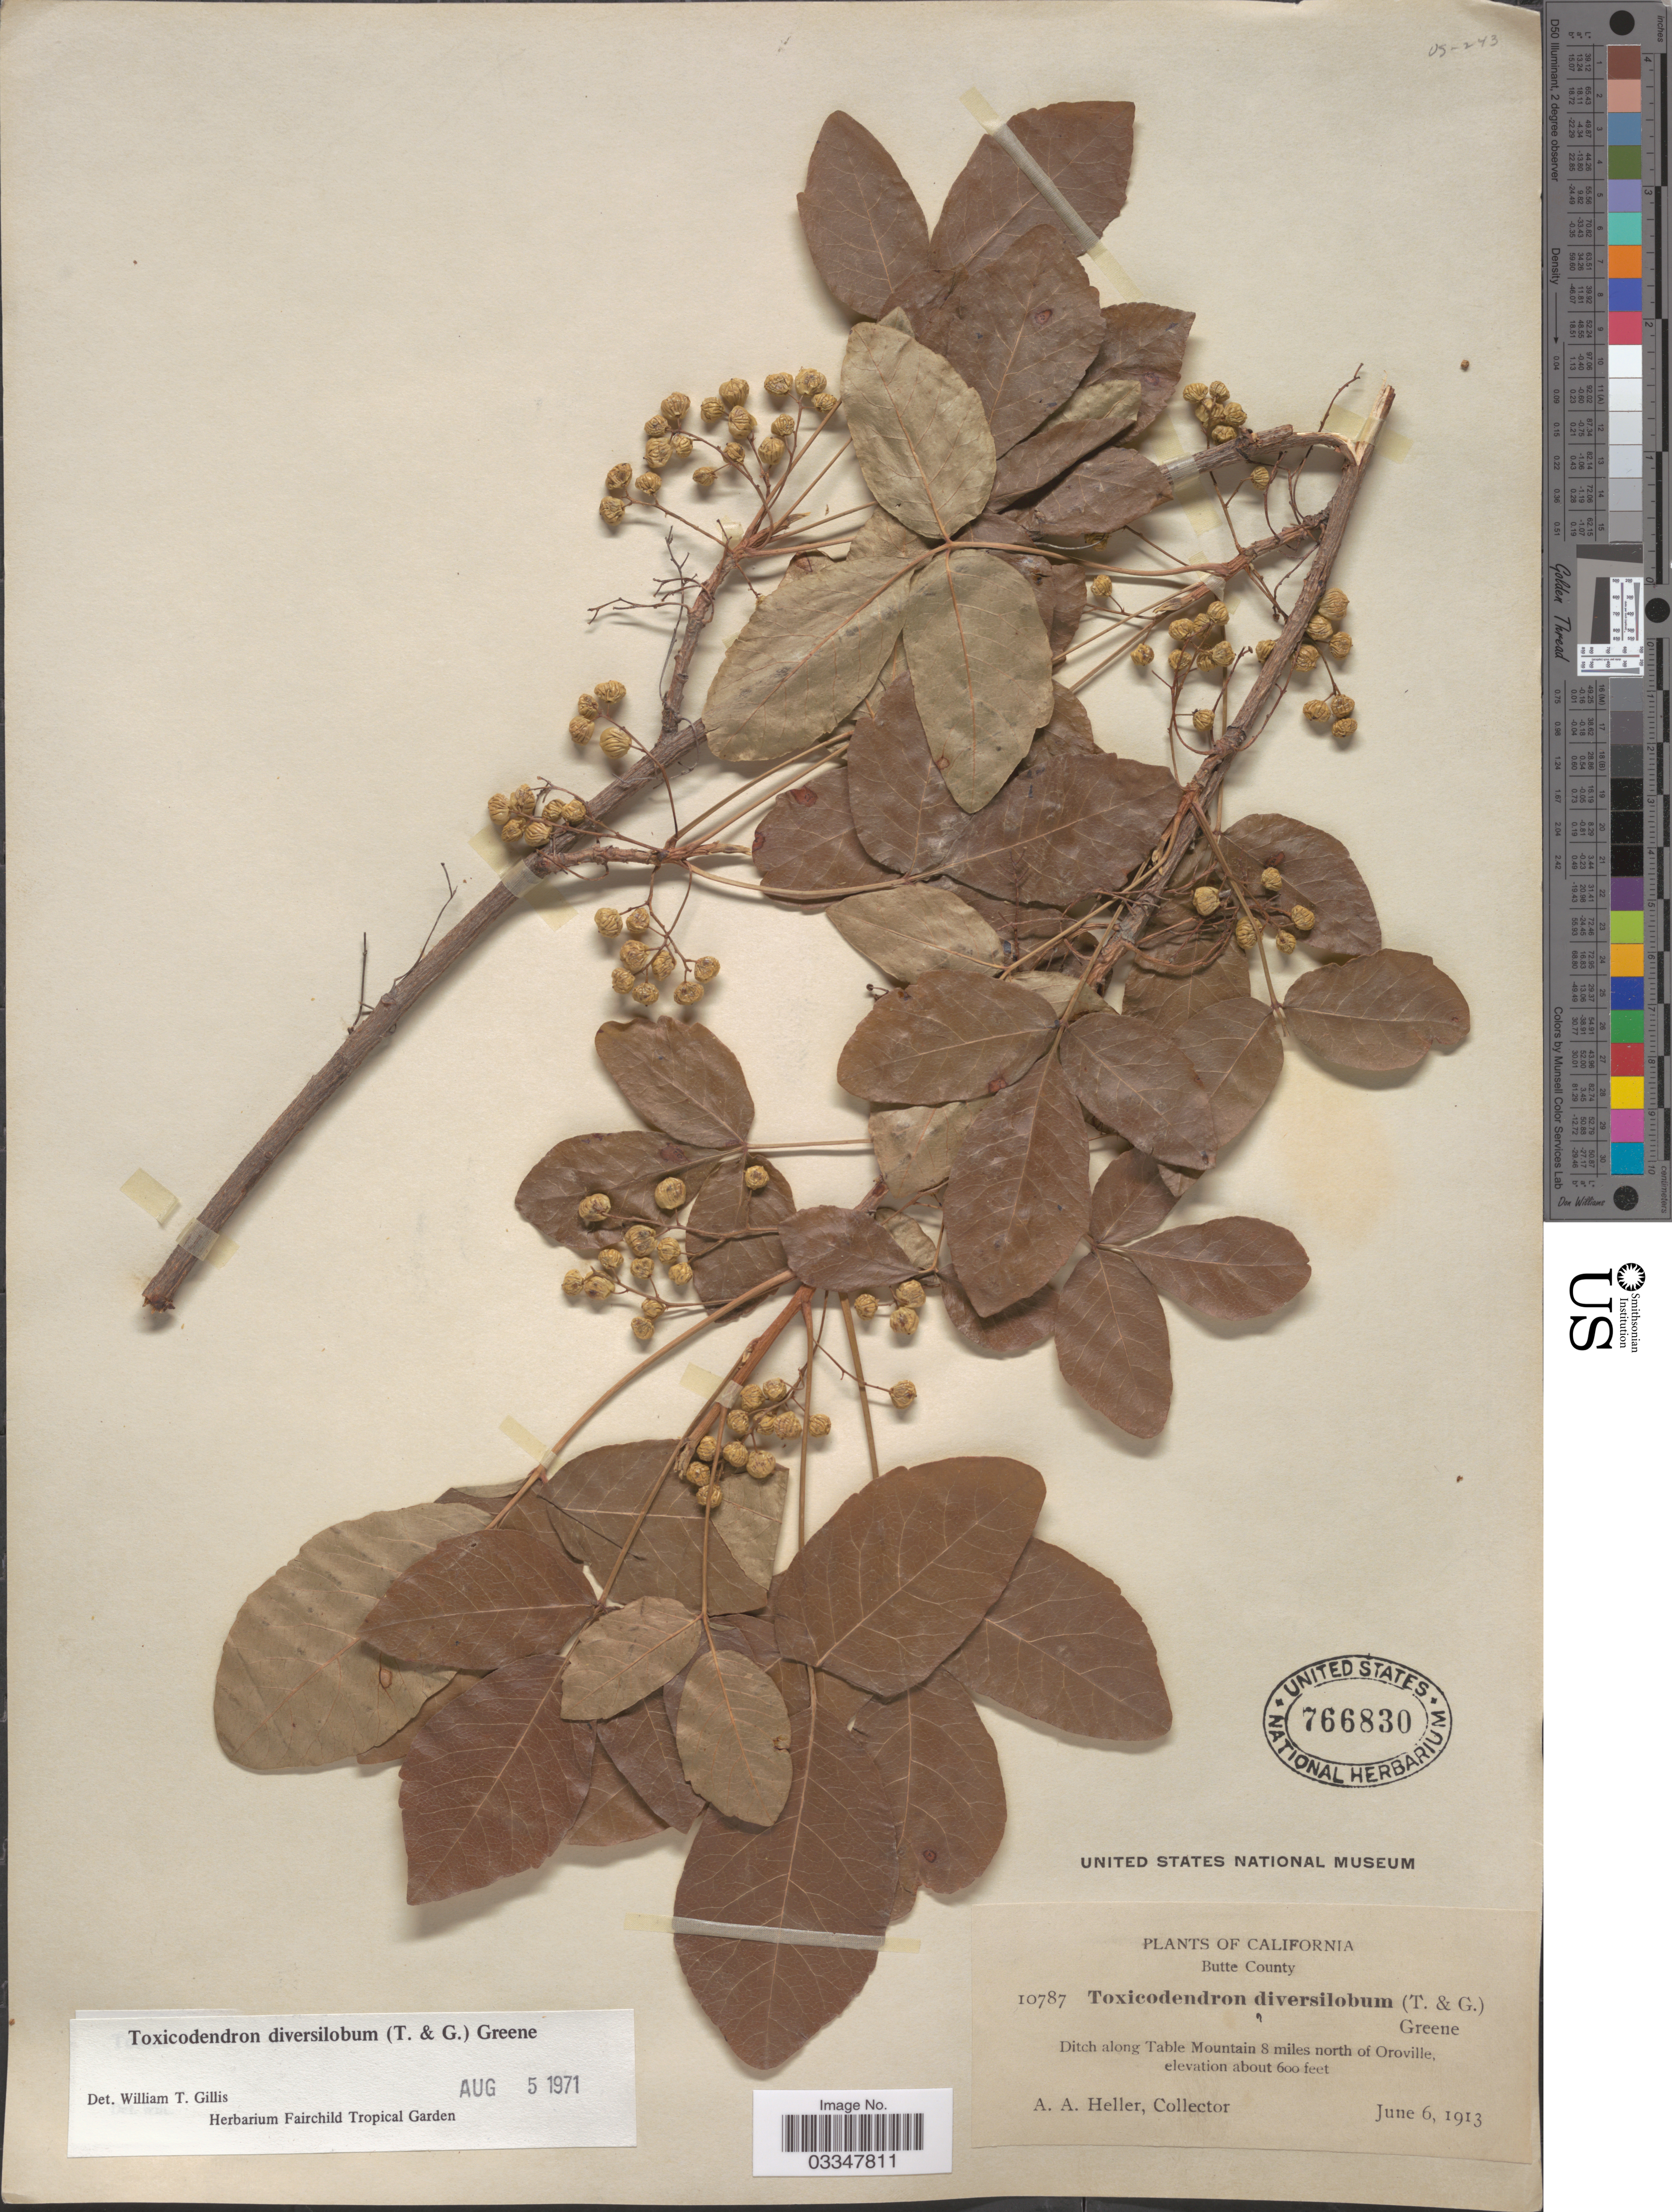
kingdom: Plantae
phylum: Tracheophyta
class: Magnoliopsida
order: Sapindales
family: Anacardiaceae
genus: Toxicodendron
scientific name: Toxicodendron diversilobum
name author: (Torr. & A. Gray) Greene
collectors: A. A. Heller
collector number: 10787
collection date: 1913-06-06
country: United States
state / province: California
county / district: Butte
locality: Butte County. Ditch along Table Mountain 8 miles north of Oroville.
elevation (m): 183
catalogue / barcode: US 766830